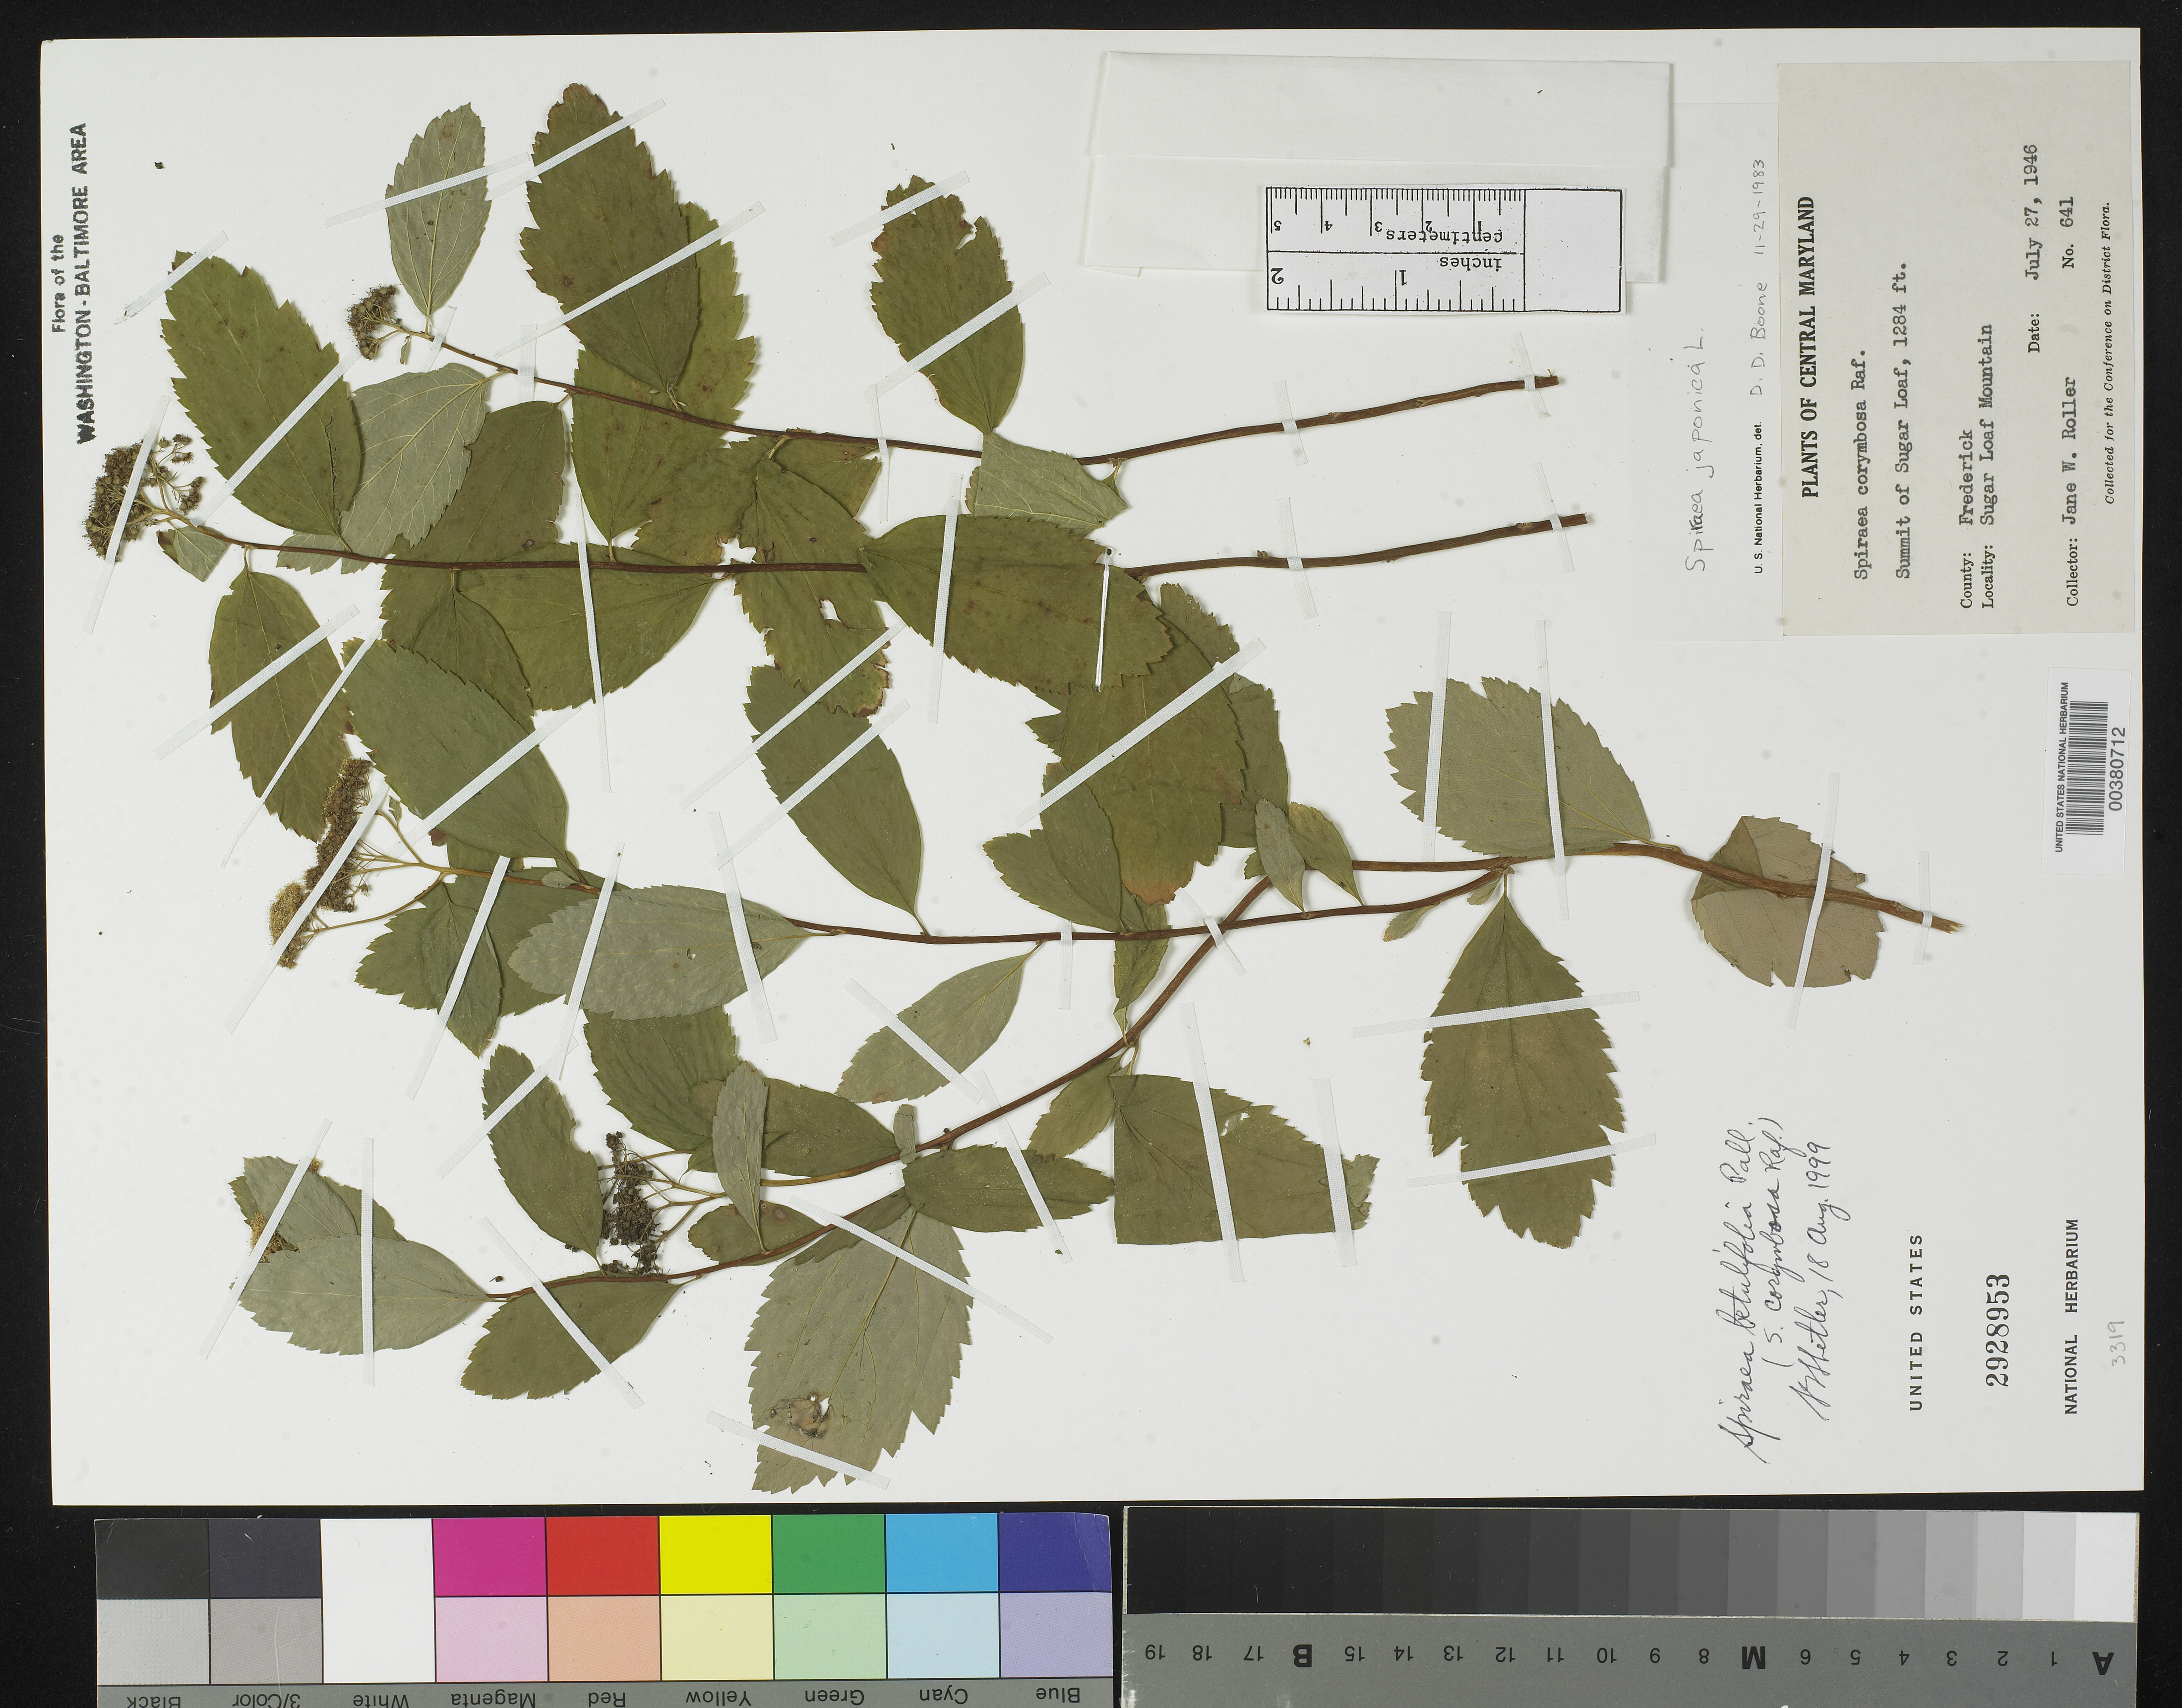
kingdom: Plantae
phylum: Tracheophyta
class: Magnoliopsida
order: Rosales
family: Rosaceae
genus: Spiraea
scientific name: Spiraea betulifolia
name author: Pall.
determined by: Shetler, Stanwyn G., (US), NMNH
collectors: J. W. Roller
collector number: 641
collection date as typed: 27 Jul 1946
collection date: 1946-07-27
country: United States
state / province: Maryland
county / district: Frederick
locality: Sugar Loaf Mountain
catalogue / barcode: US 2928953